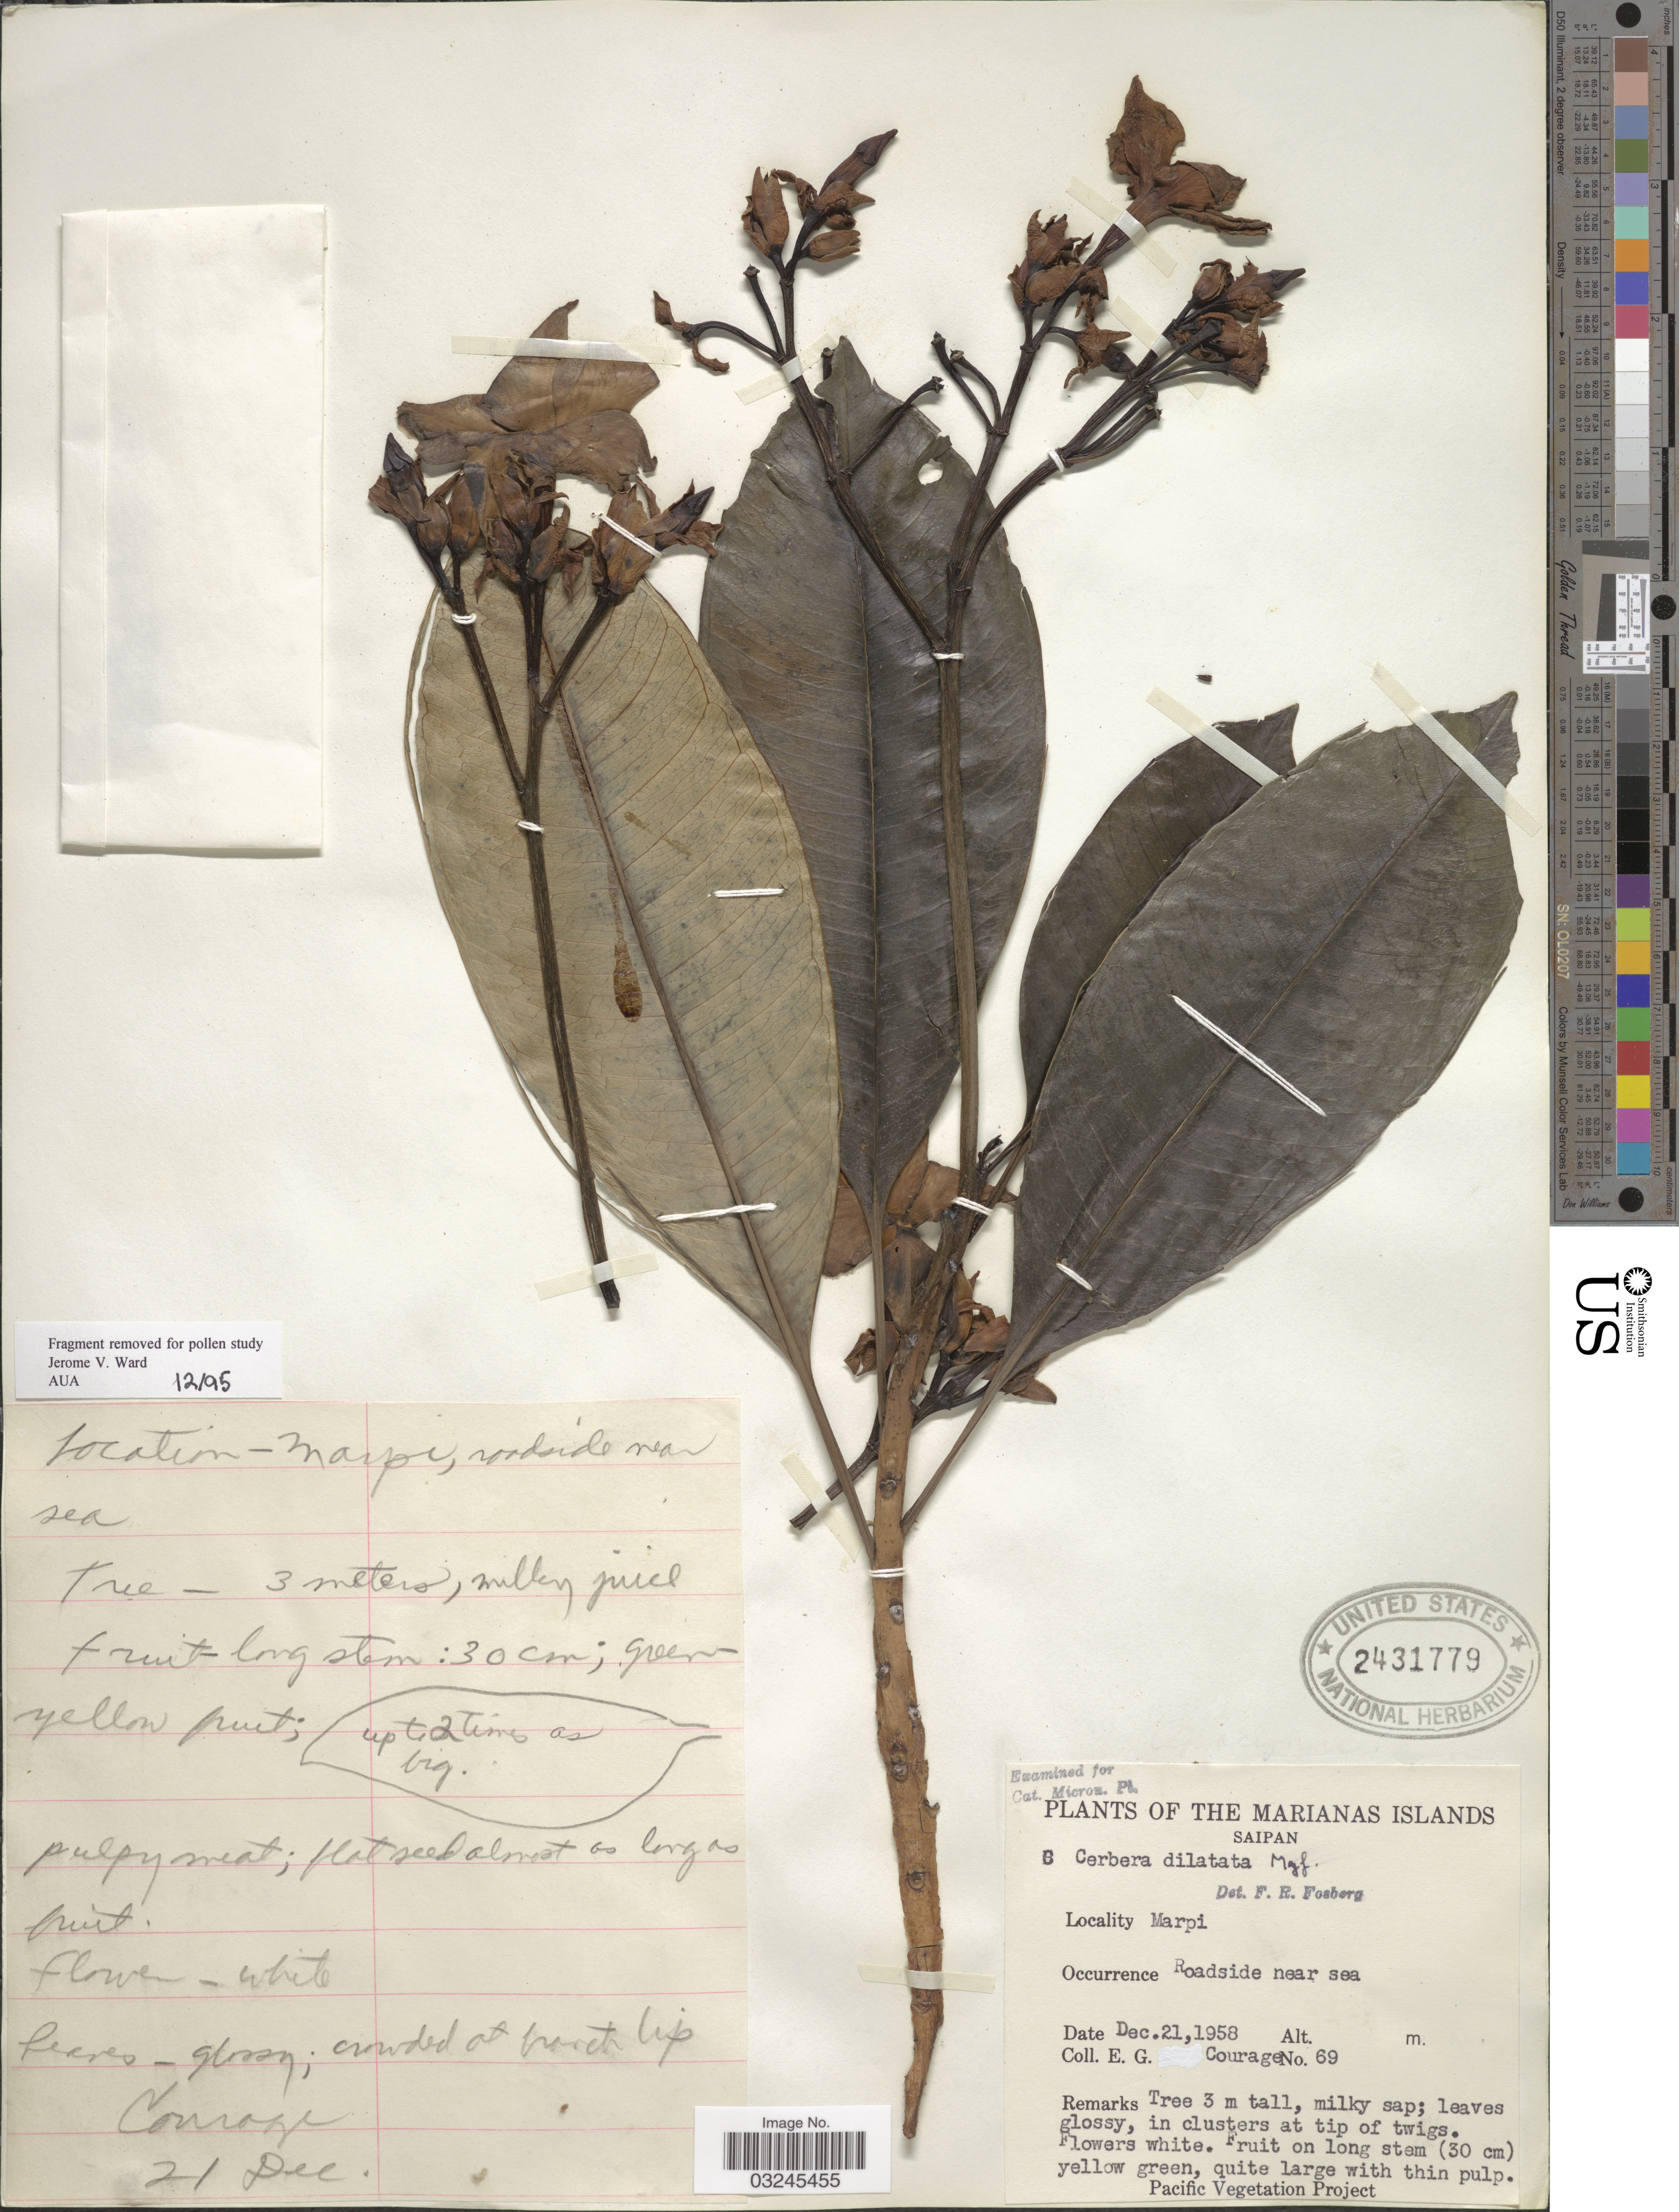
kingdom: Plantae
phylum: Tracheophyta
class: Magnoliopsida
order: Gentianales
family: Apocynaceae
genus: Cerbera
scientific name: Cerbera odollam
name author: Gaertn.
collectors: E. Courage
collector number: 69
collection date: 1958-12-21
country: Northern Mariana Islands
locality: The Marianas Islands. Saipan. Marpi.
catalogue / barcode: US 2431779